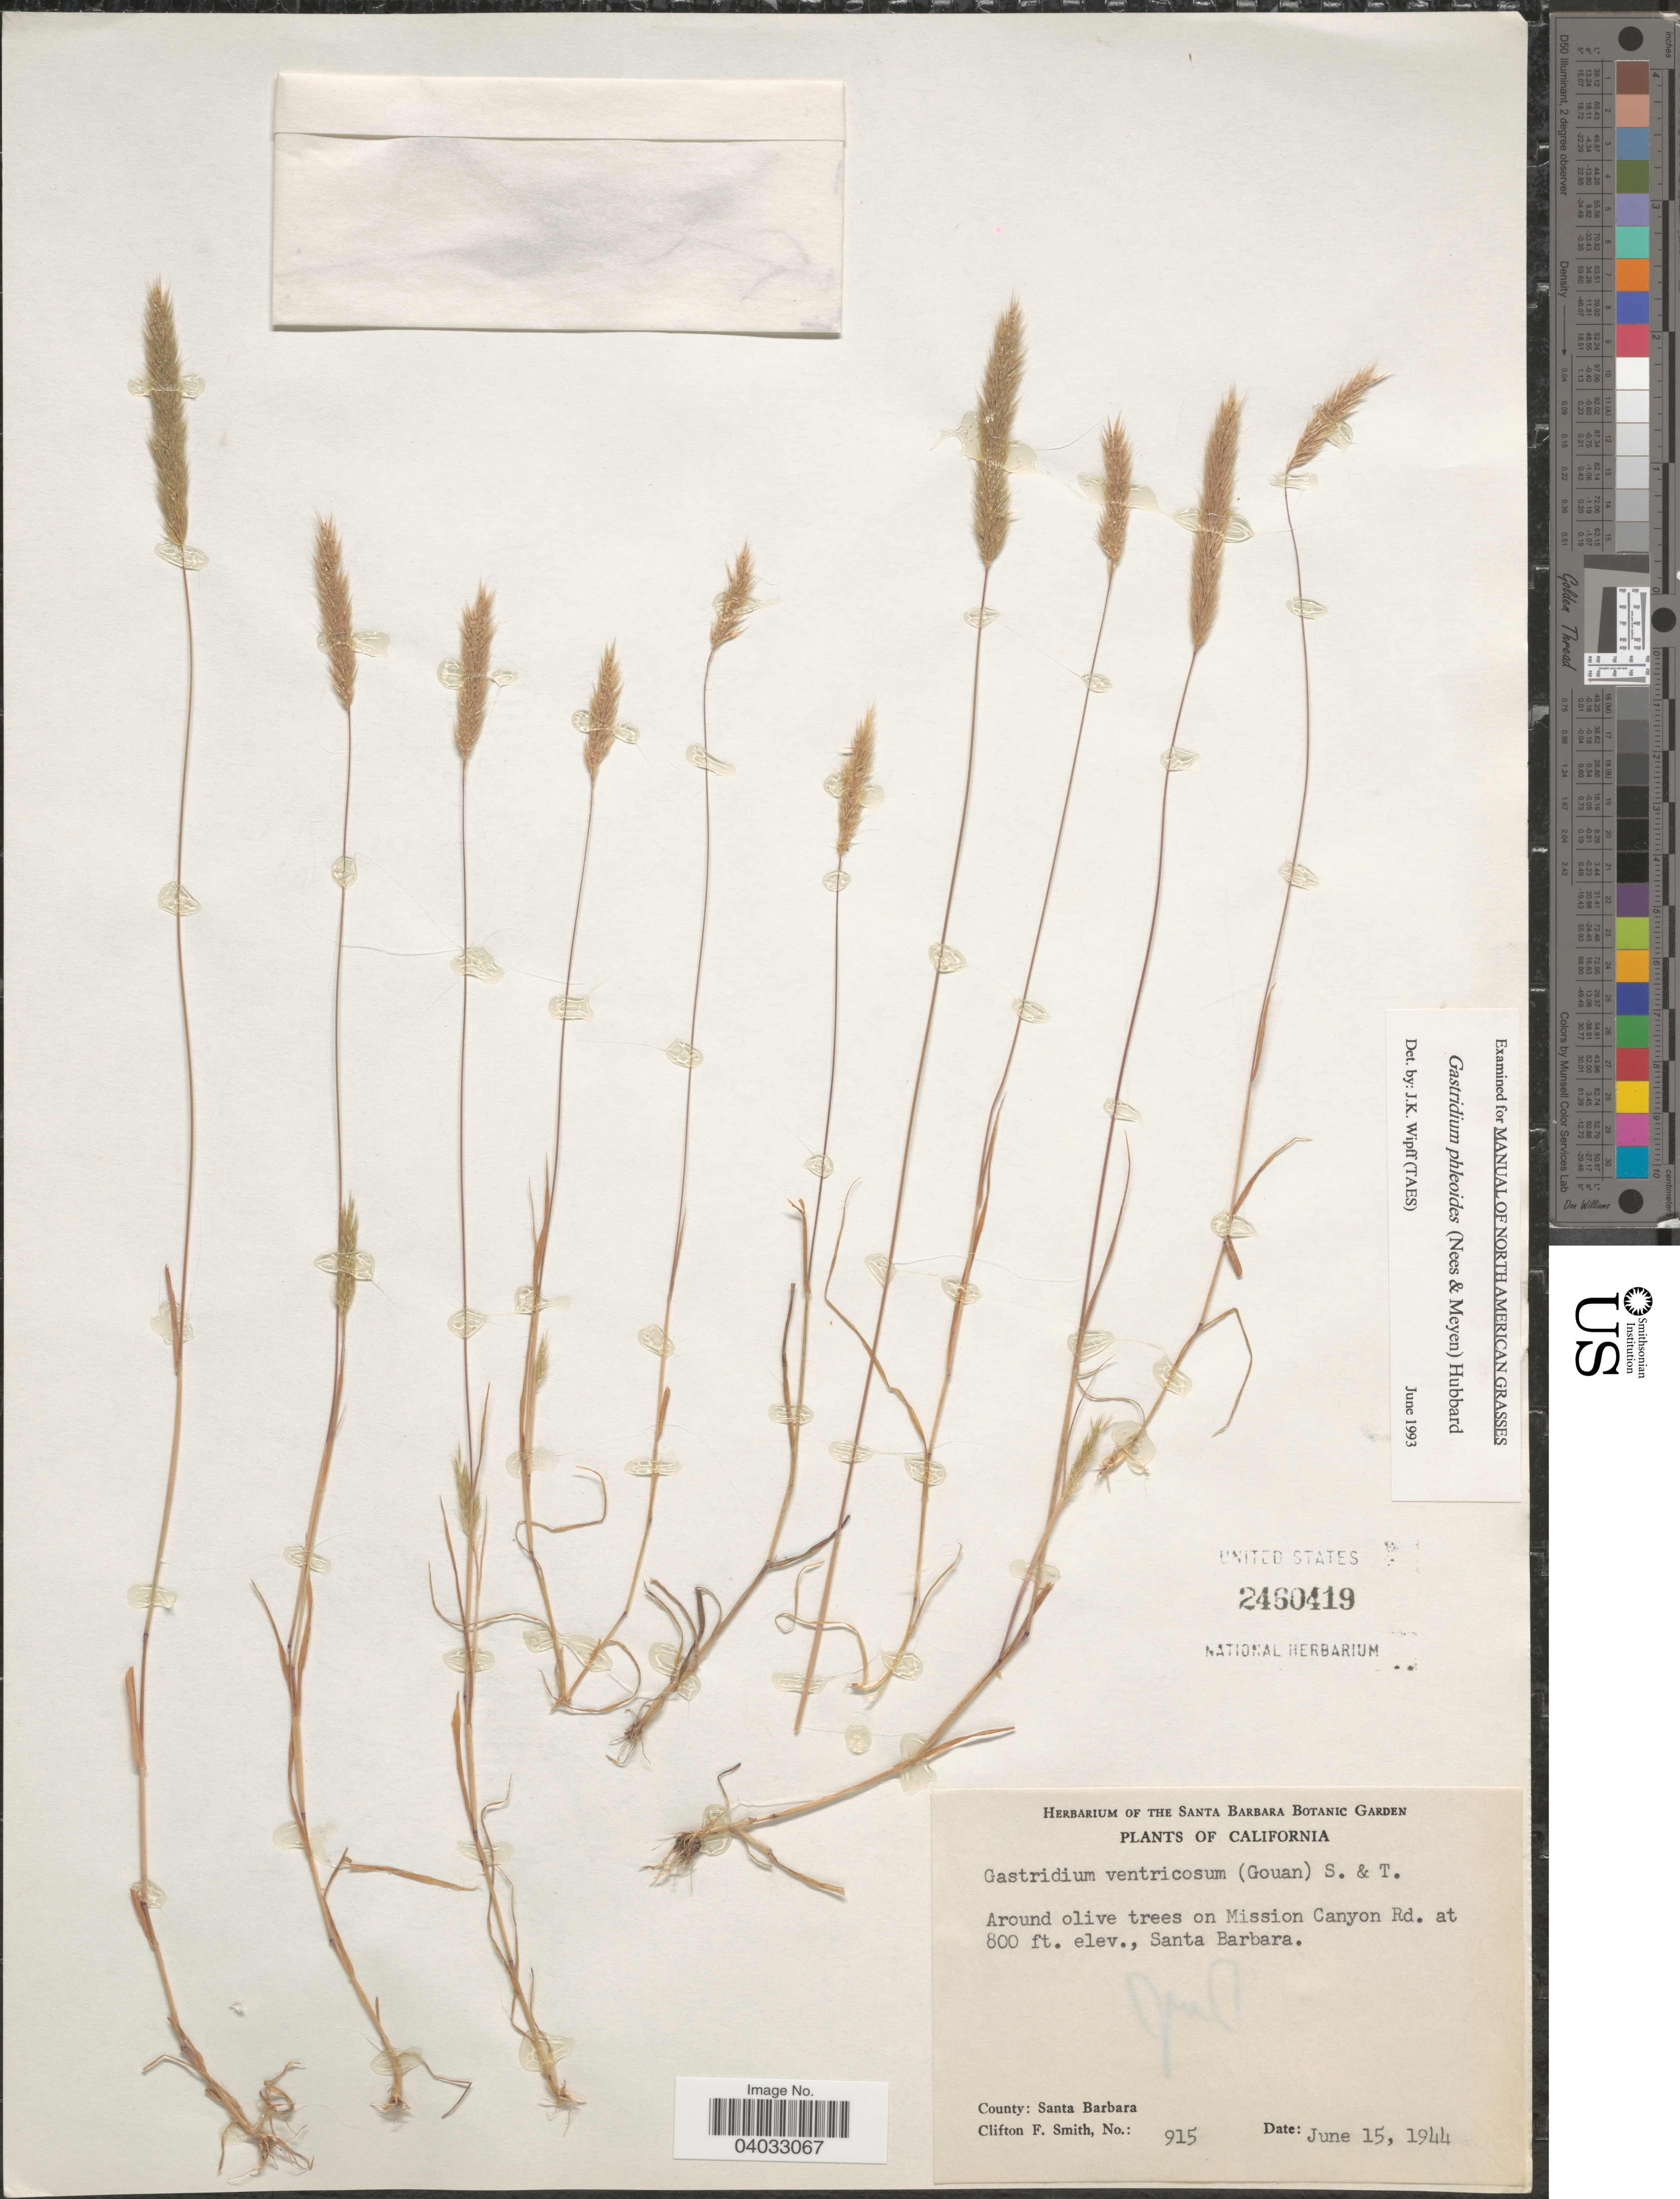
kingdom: Plantae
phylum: Tracheophyta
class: Liliopsida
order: Poales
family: Poaceae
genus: Gastridium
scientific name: Gastridium phleoides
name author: (Nees) C.E. Hubb.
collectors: C. F. Smith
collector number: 915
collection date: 1944-06-15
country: United States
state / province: California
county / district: Santa Barbara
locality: On Mission Canyon Rd. Santa Barbara. County: Santa Barbara.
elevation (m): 244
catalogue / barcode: US 2460419